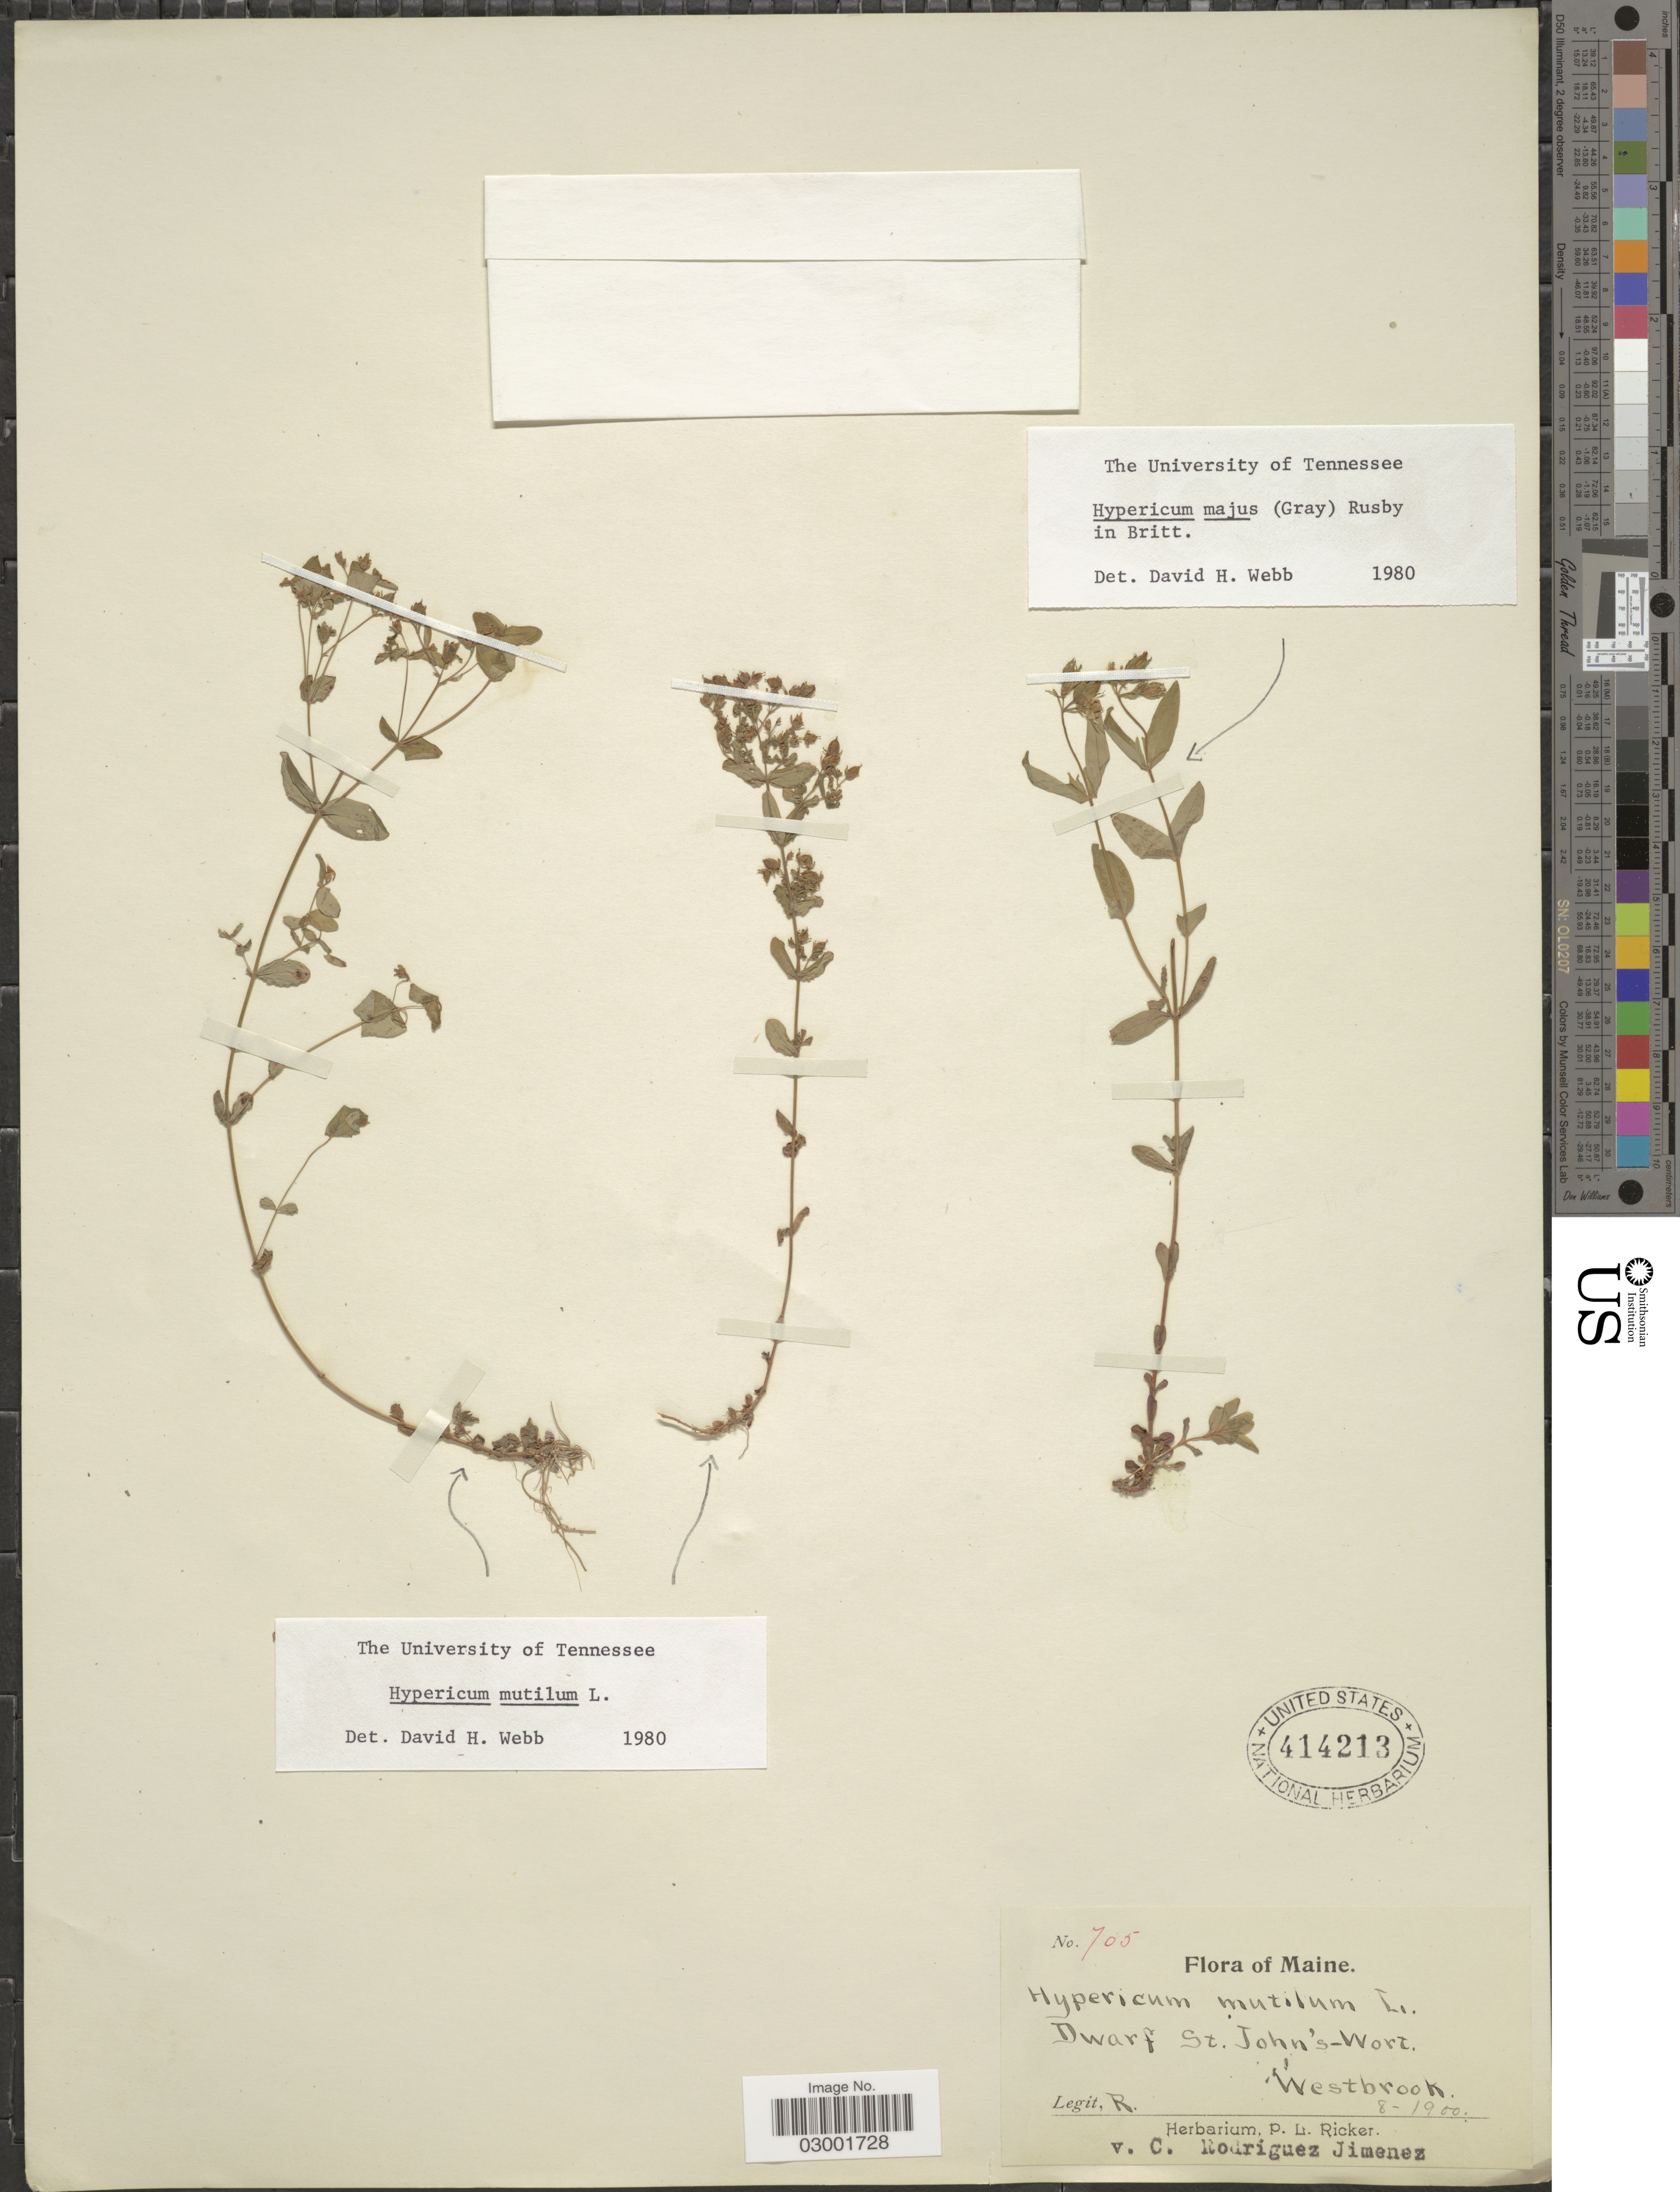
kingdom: Plantae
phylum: Tracheophyta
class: Magnoliopsida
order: Malpighiales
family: Hypericaceae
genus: Hypericum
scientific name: Hypericum majus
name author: (A. Gray) Britton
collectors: P. Ricker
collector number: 705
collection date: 1900-08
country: United States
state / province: Maine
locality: Dwarf of St. John's-Wort, Westbrook.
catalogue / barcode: US 414213